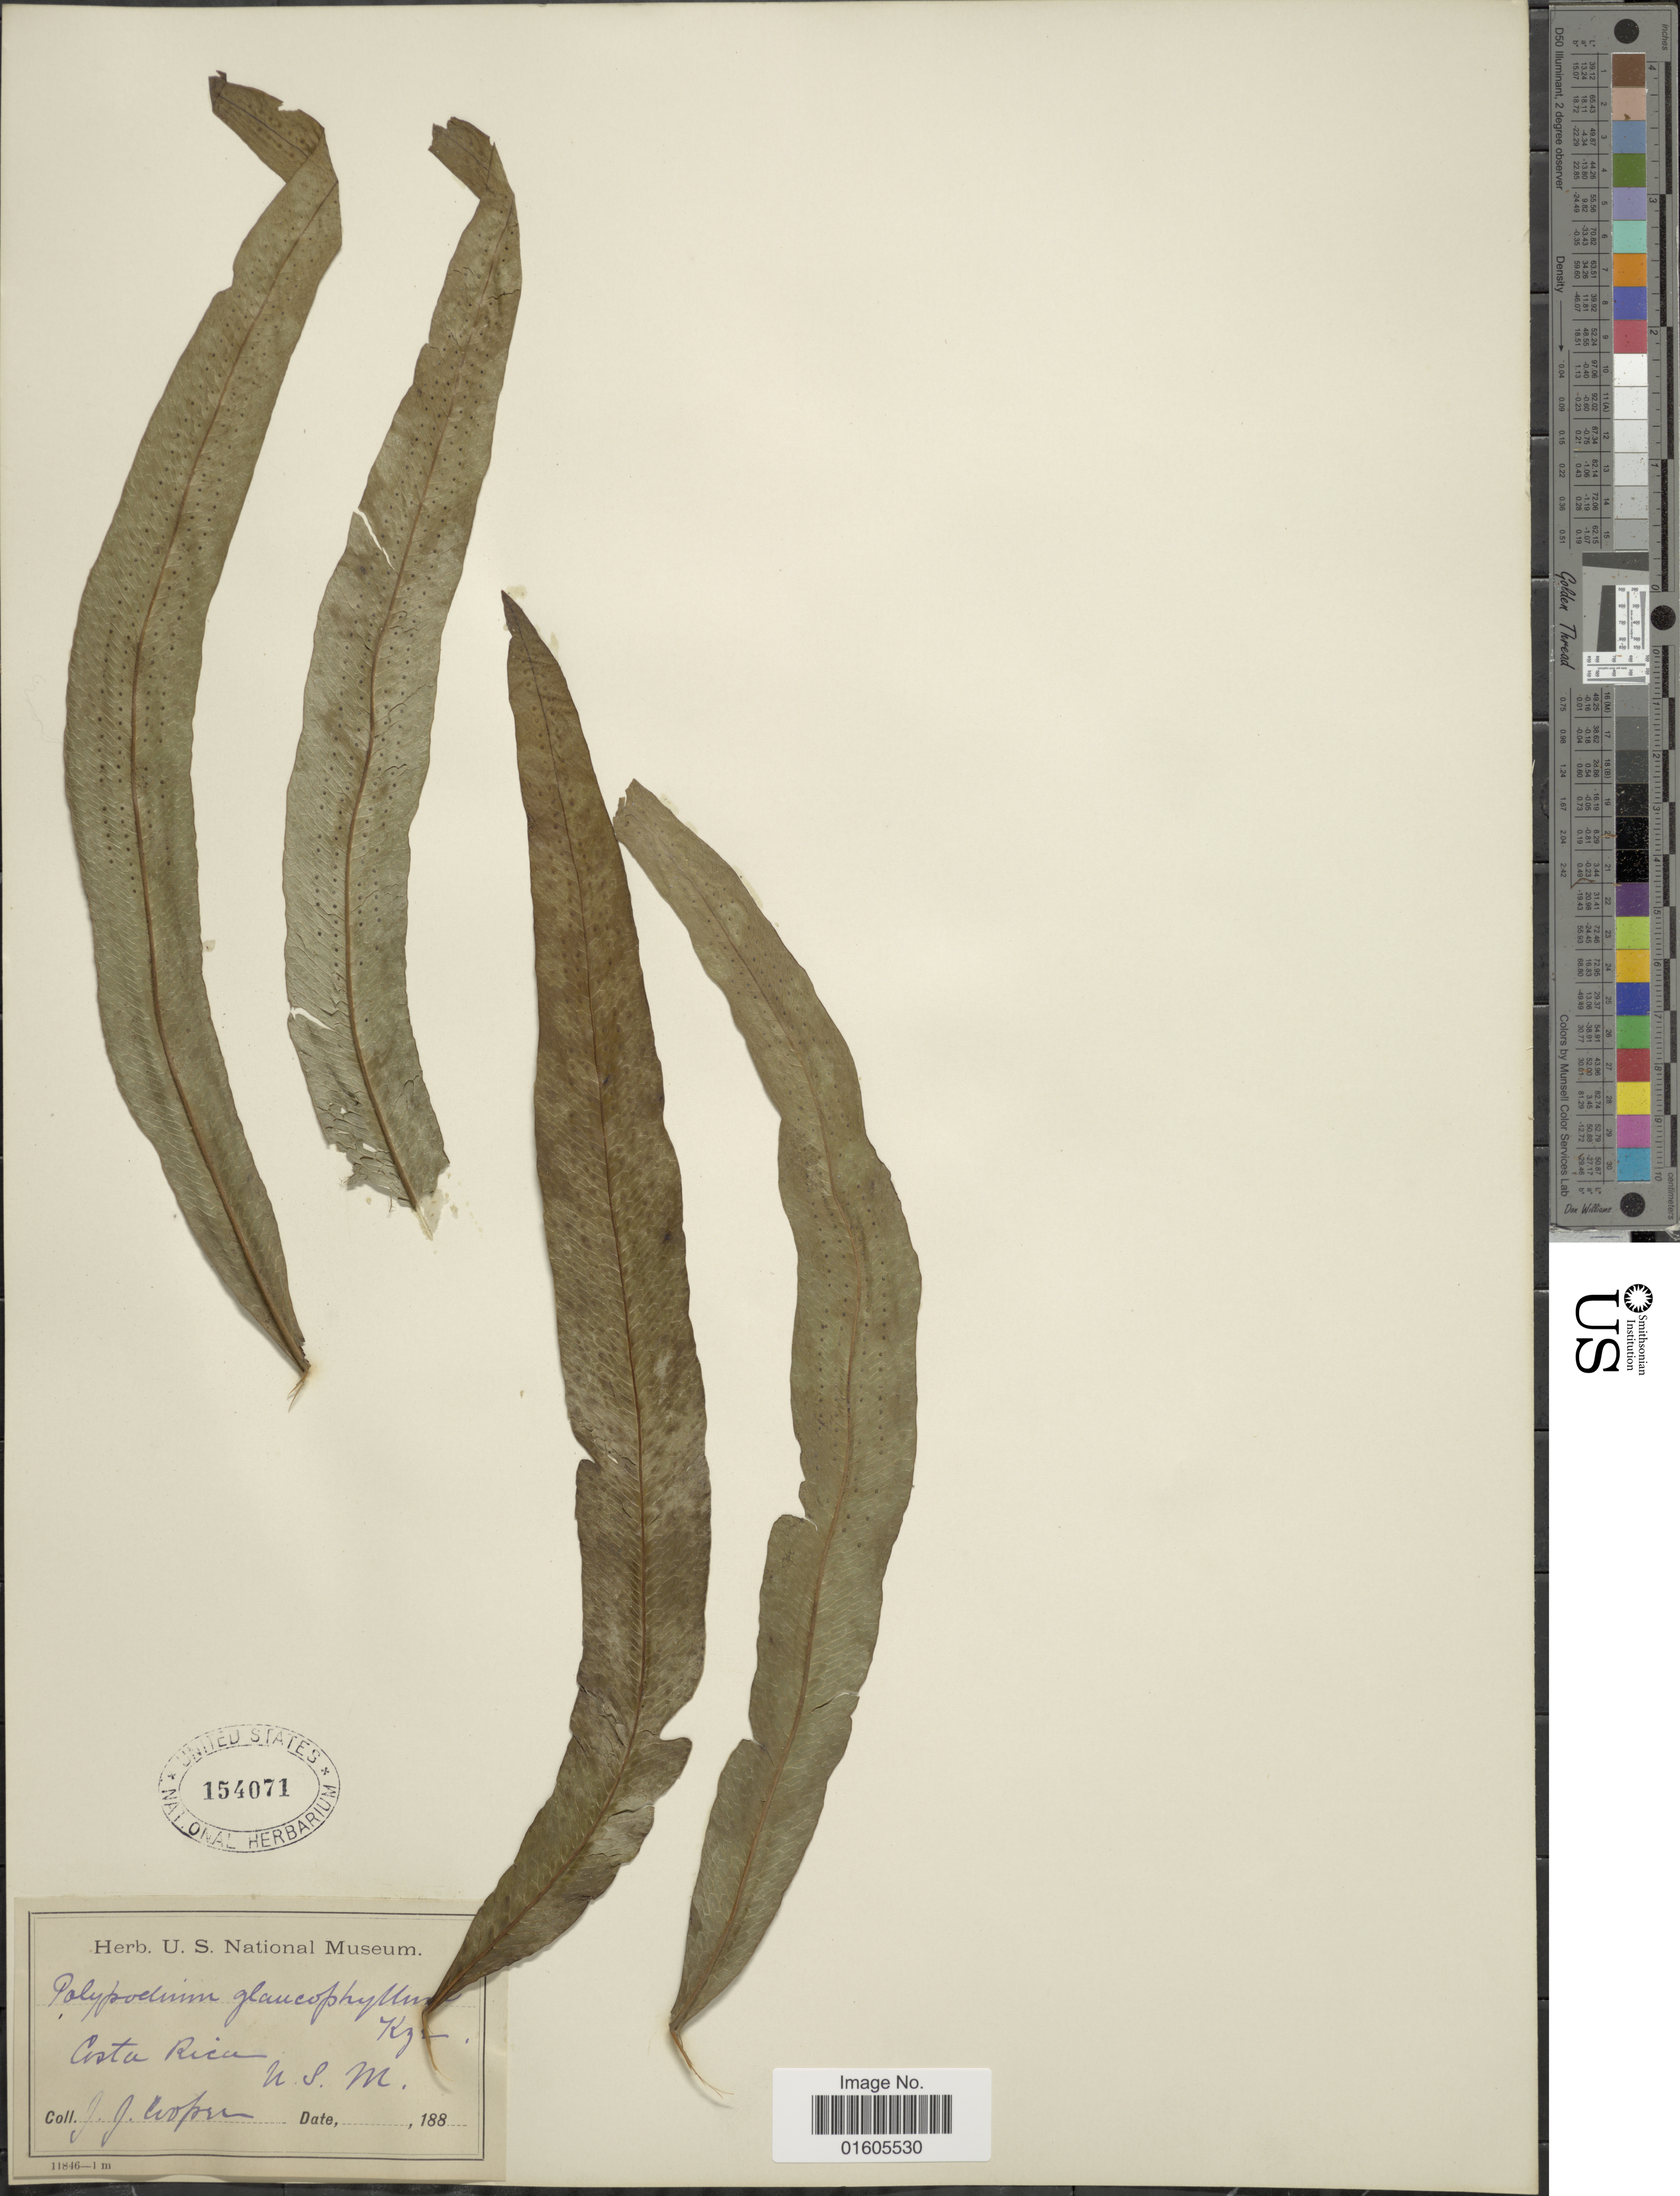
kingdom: Plantae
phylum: Tracheophyta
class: Polypodiopsida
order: Polypodiales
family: Polypodiaceae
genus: Serpocaulon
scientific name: Serpocaulon triseriale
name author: (Sw.) A.R. Sm.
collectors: J. J. Cooper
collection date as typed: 188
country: Costa Rica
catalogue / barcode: US 154071